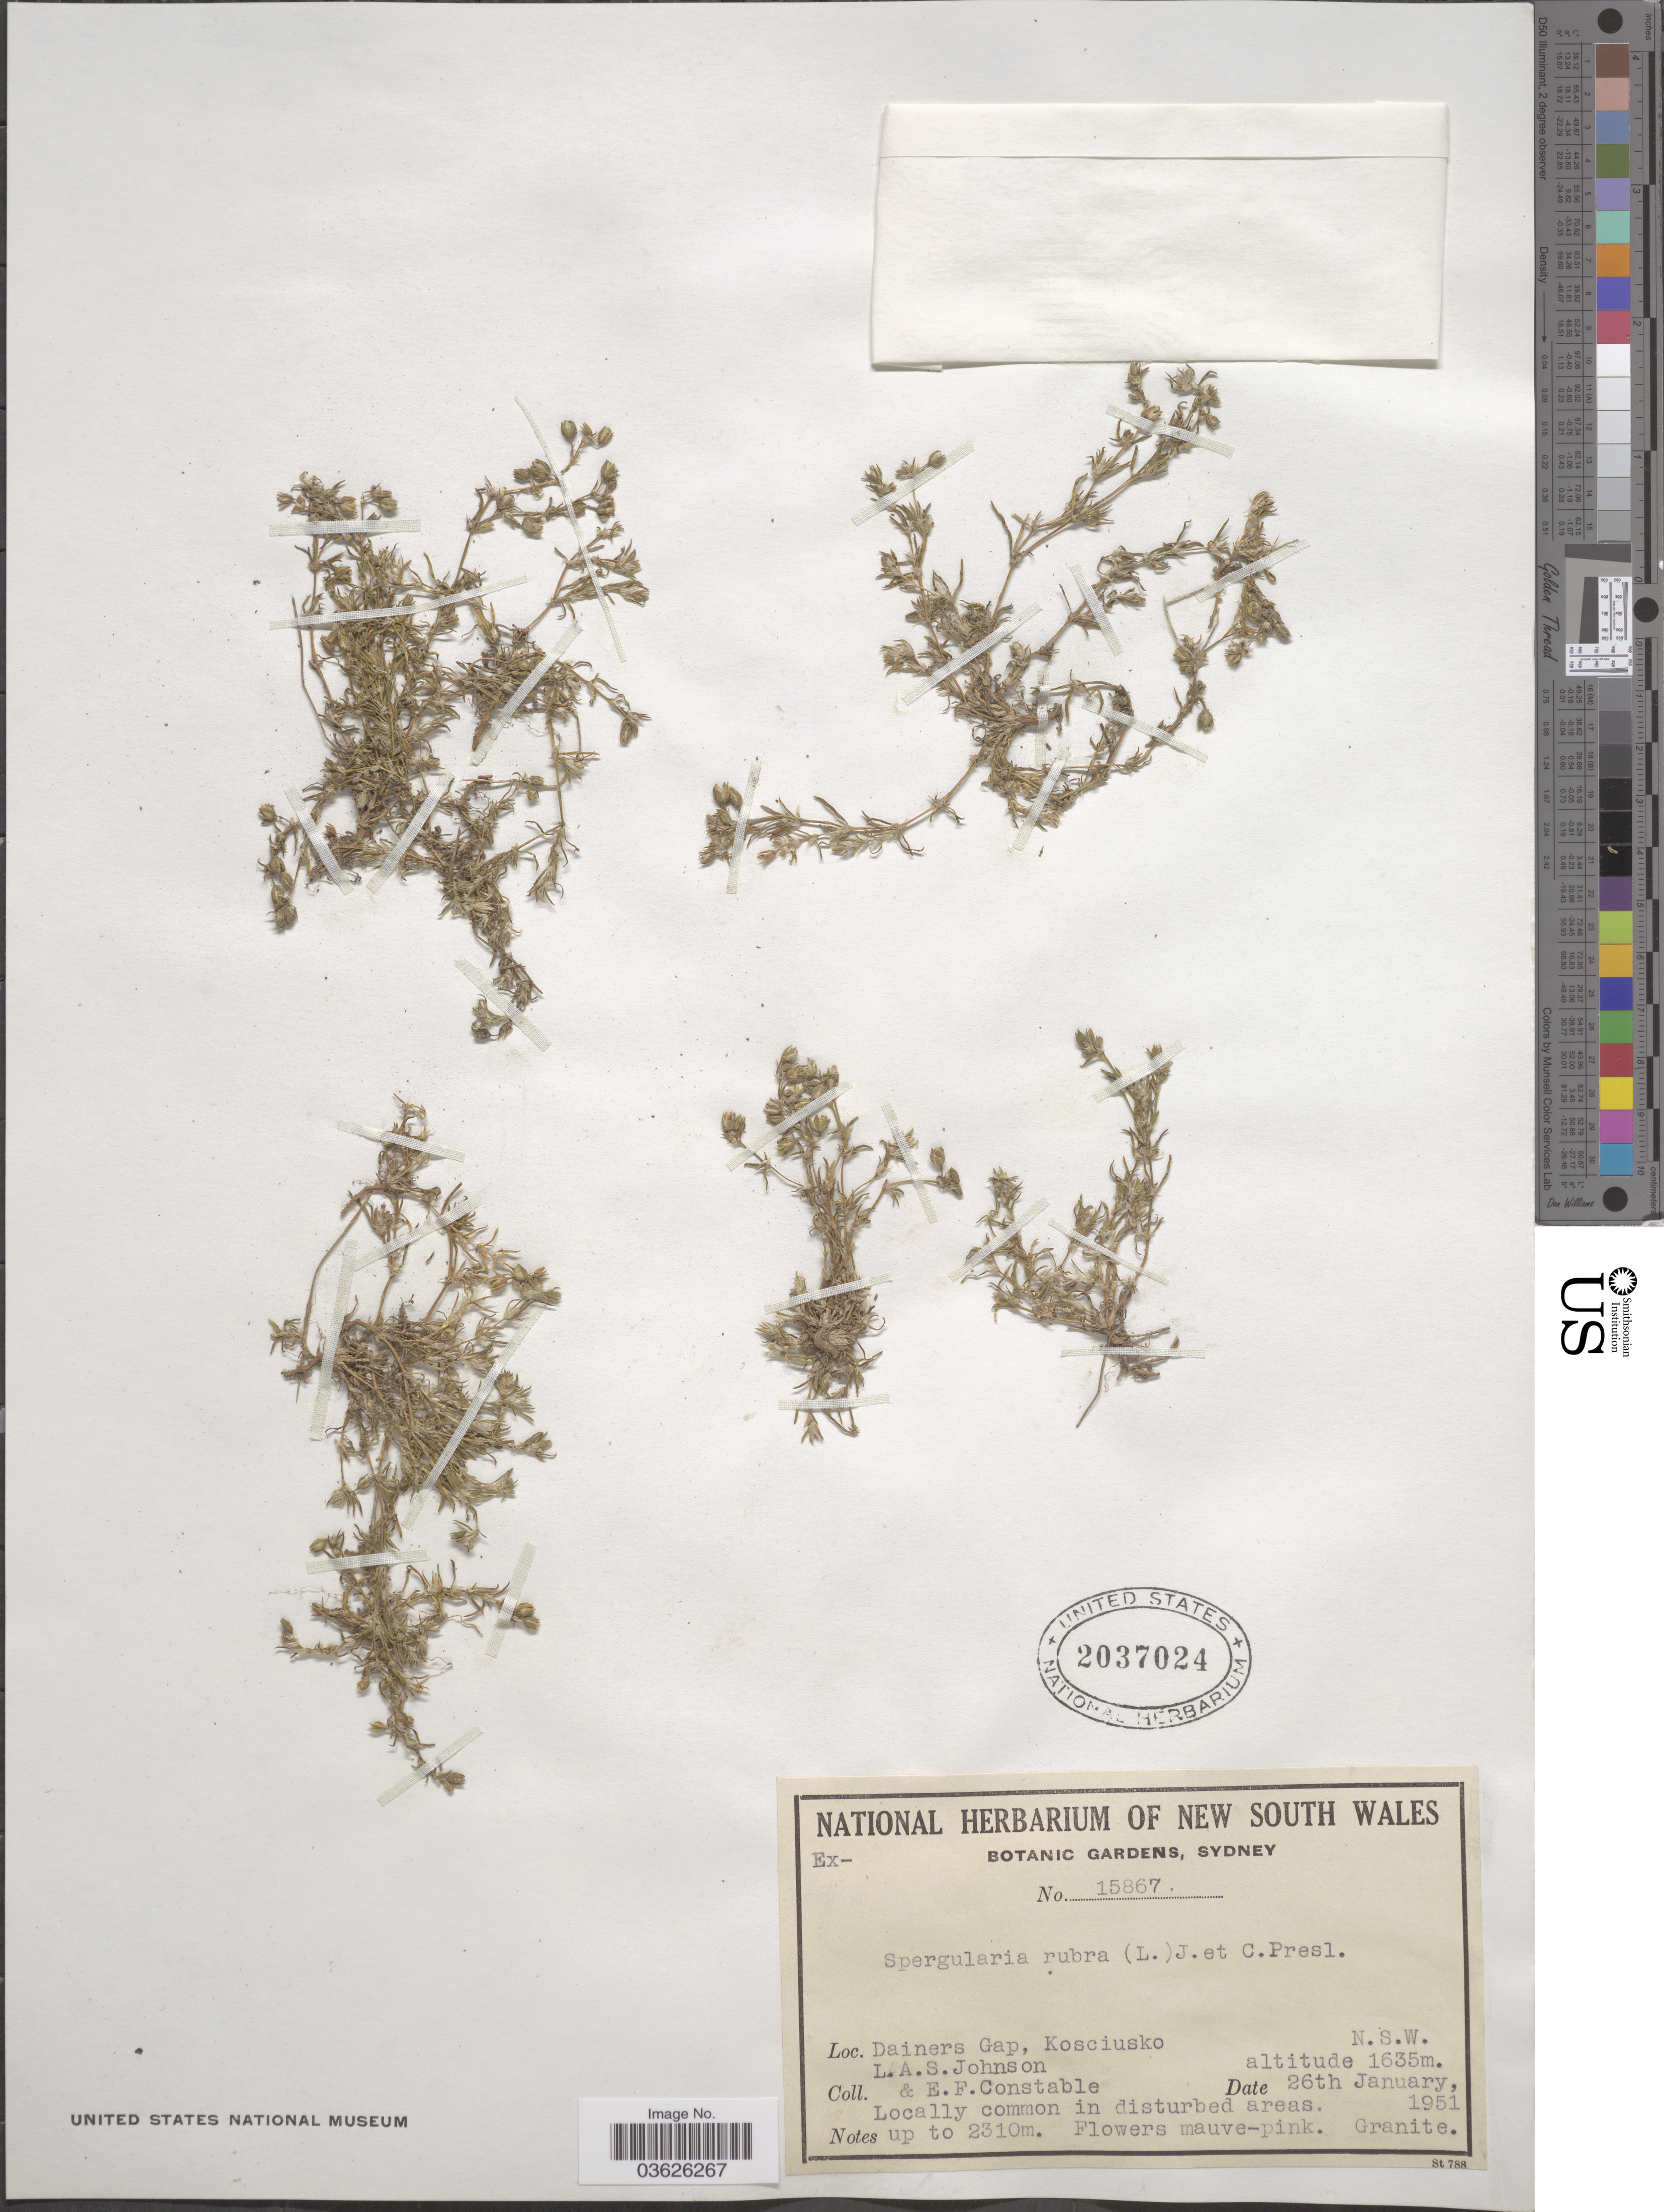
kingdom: Plantae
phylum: Tracheophyta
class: Magnoliopsida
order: Caryophyllales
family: Caryophyllaceae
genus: Spergularia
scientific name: Spergularia rubra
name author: (L.) J. Presl & C. Presl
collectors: L. A. S. Johnson & E. F. Constable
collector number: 15867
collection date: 1951-01-26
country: Australia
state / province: New South Wales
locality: Dainers Gap, Kosciusko. N.S.W.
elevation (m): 1635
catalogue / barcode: US 2037024